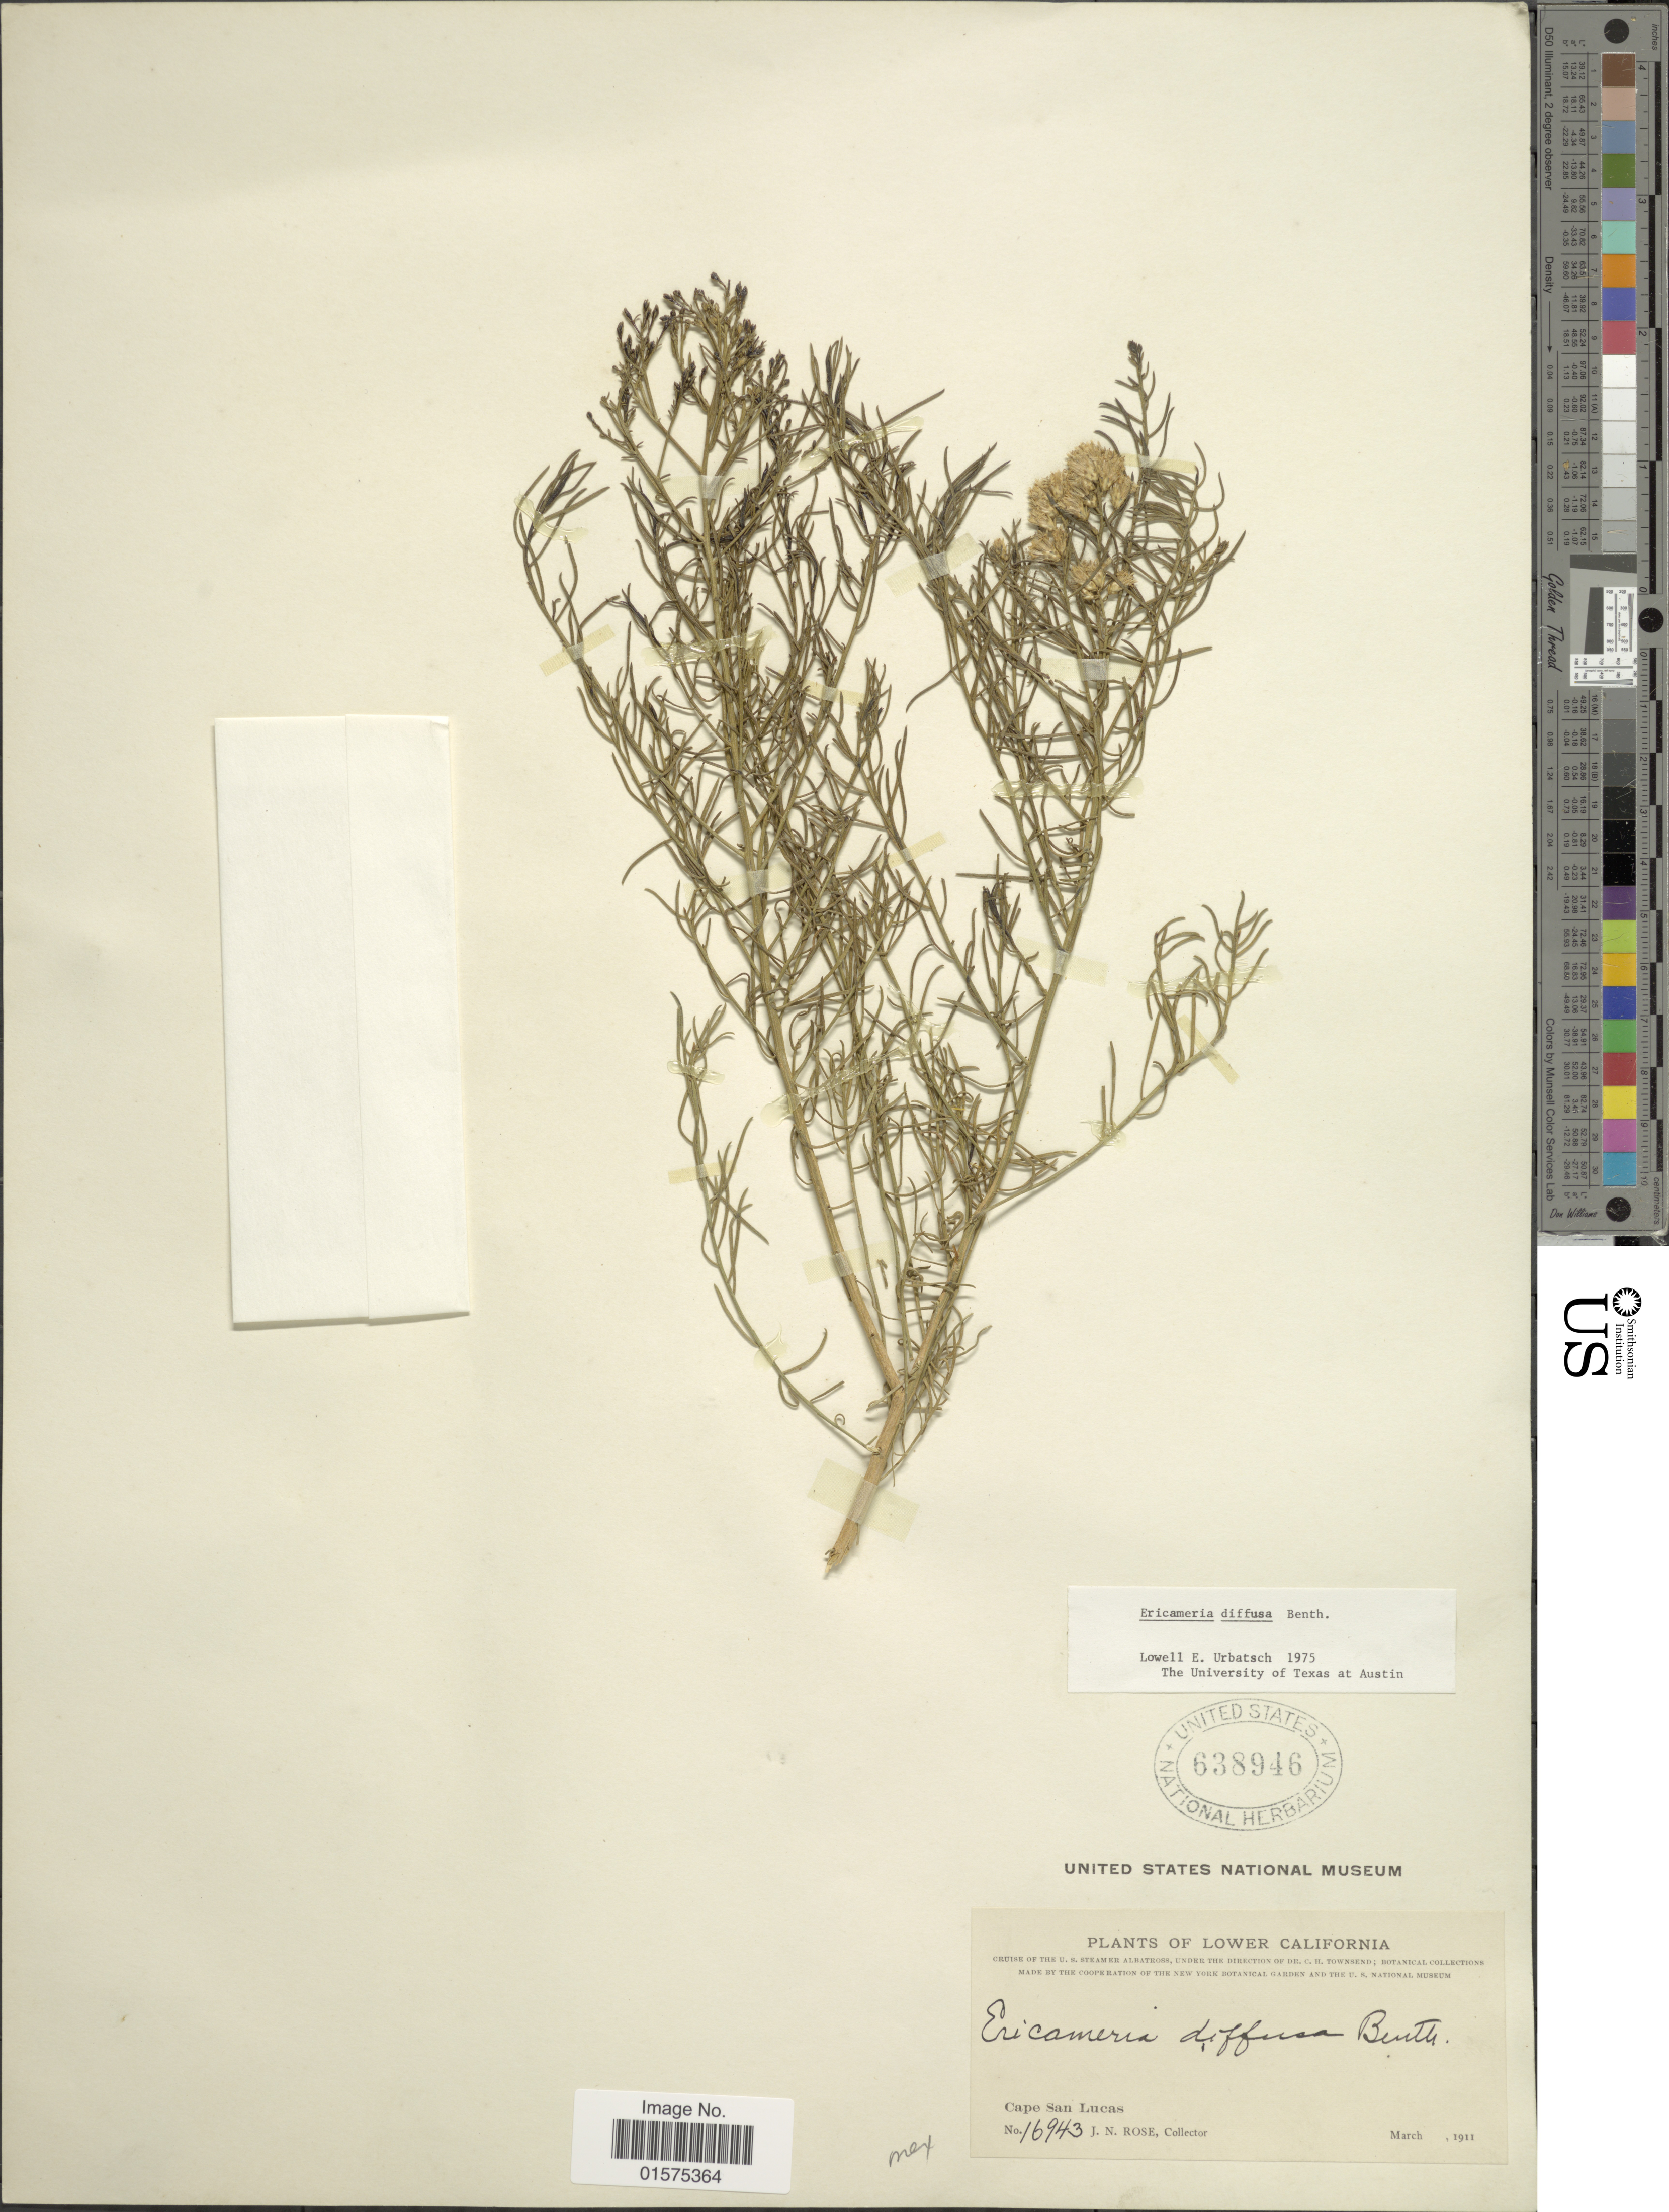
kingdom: Plantae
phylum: Tracheophyta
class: Magnoliopsida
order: Asterales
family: Asteraceae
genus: Xylothamia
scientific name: Xylothamia diffusa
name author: (Benth.) G.L. Nesom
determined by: Urbatsch, Lowell E., Curator (LSU), Louisiana State University (UNITED STATES)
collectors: J. N. Rose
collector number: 16943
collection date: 1911-03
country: Mexico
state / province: Baja California Sur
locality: Lower California. Cape San Lucas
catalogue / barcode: US 638946